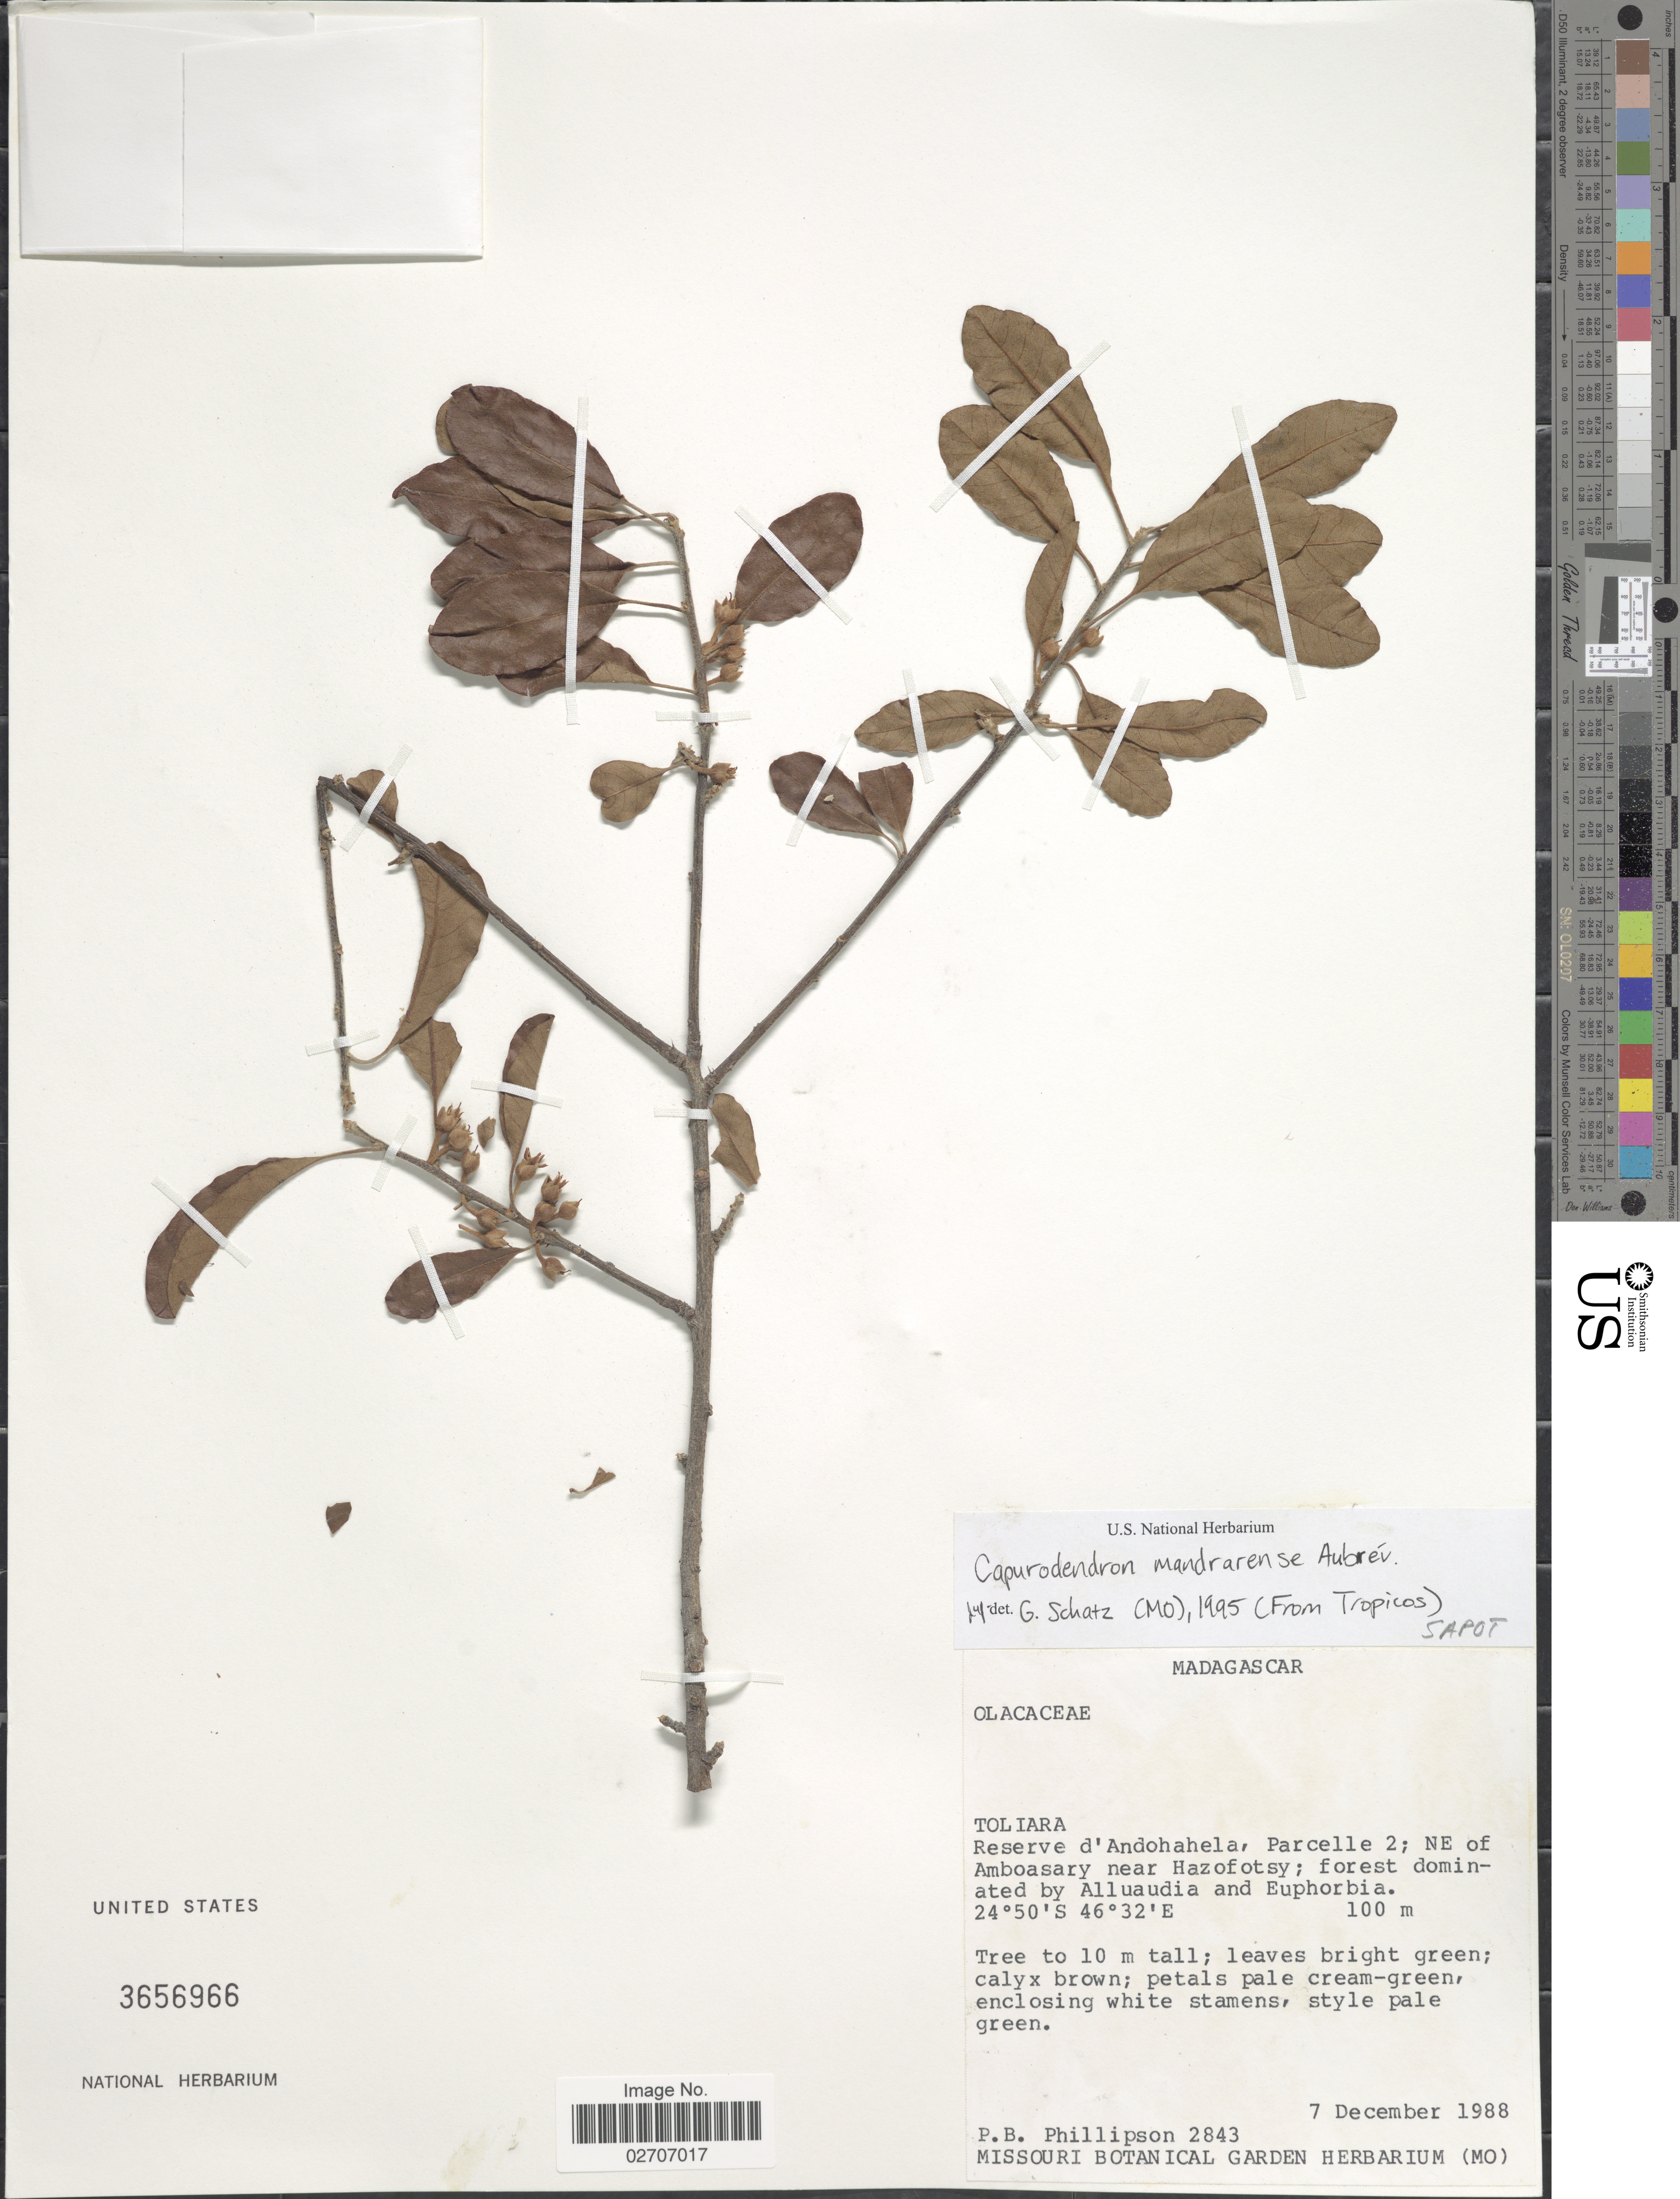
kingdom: Plantae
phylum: Tracheophyta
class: Magnoliopsida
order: Ericales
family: Sapotaceae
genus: Capurodendron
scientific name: Capurodendron mandrarense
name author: Aubrév.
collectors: P. B. Phillipson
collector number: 2843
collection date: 1988-12-07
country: Madagascar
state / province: Anosy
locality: Reserve d'Andohahela, Parcelle 2; NE of Amboasary near Hazofotsy; forest dominated by Alluaudia and Euphorbia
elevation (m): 100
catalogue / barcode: US 3656966